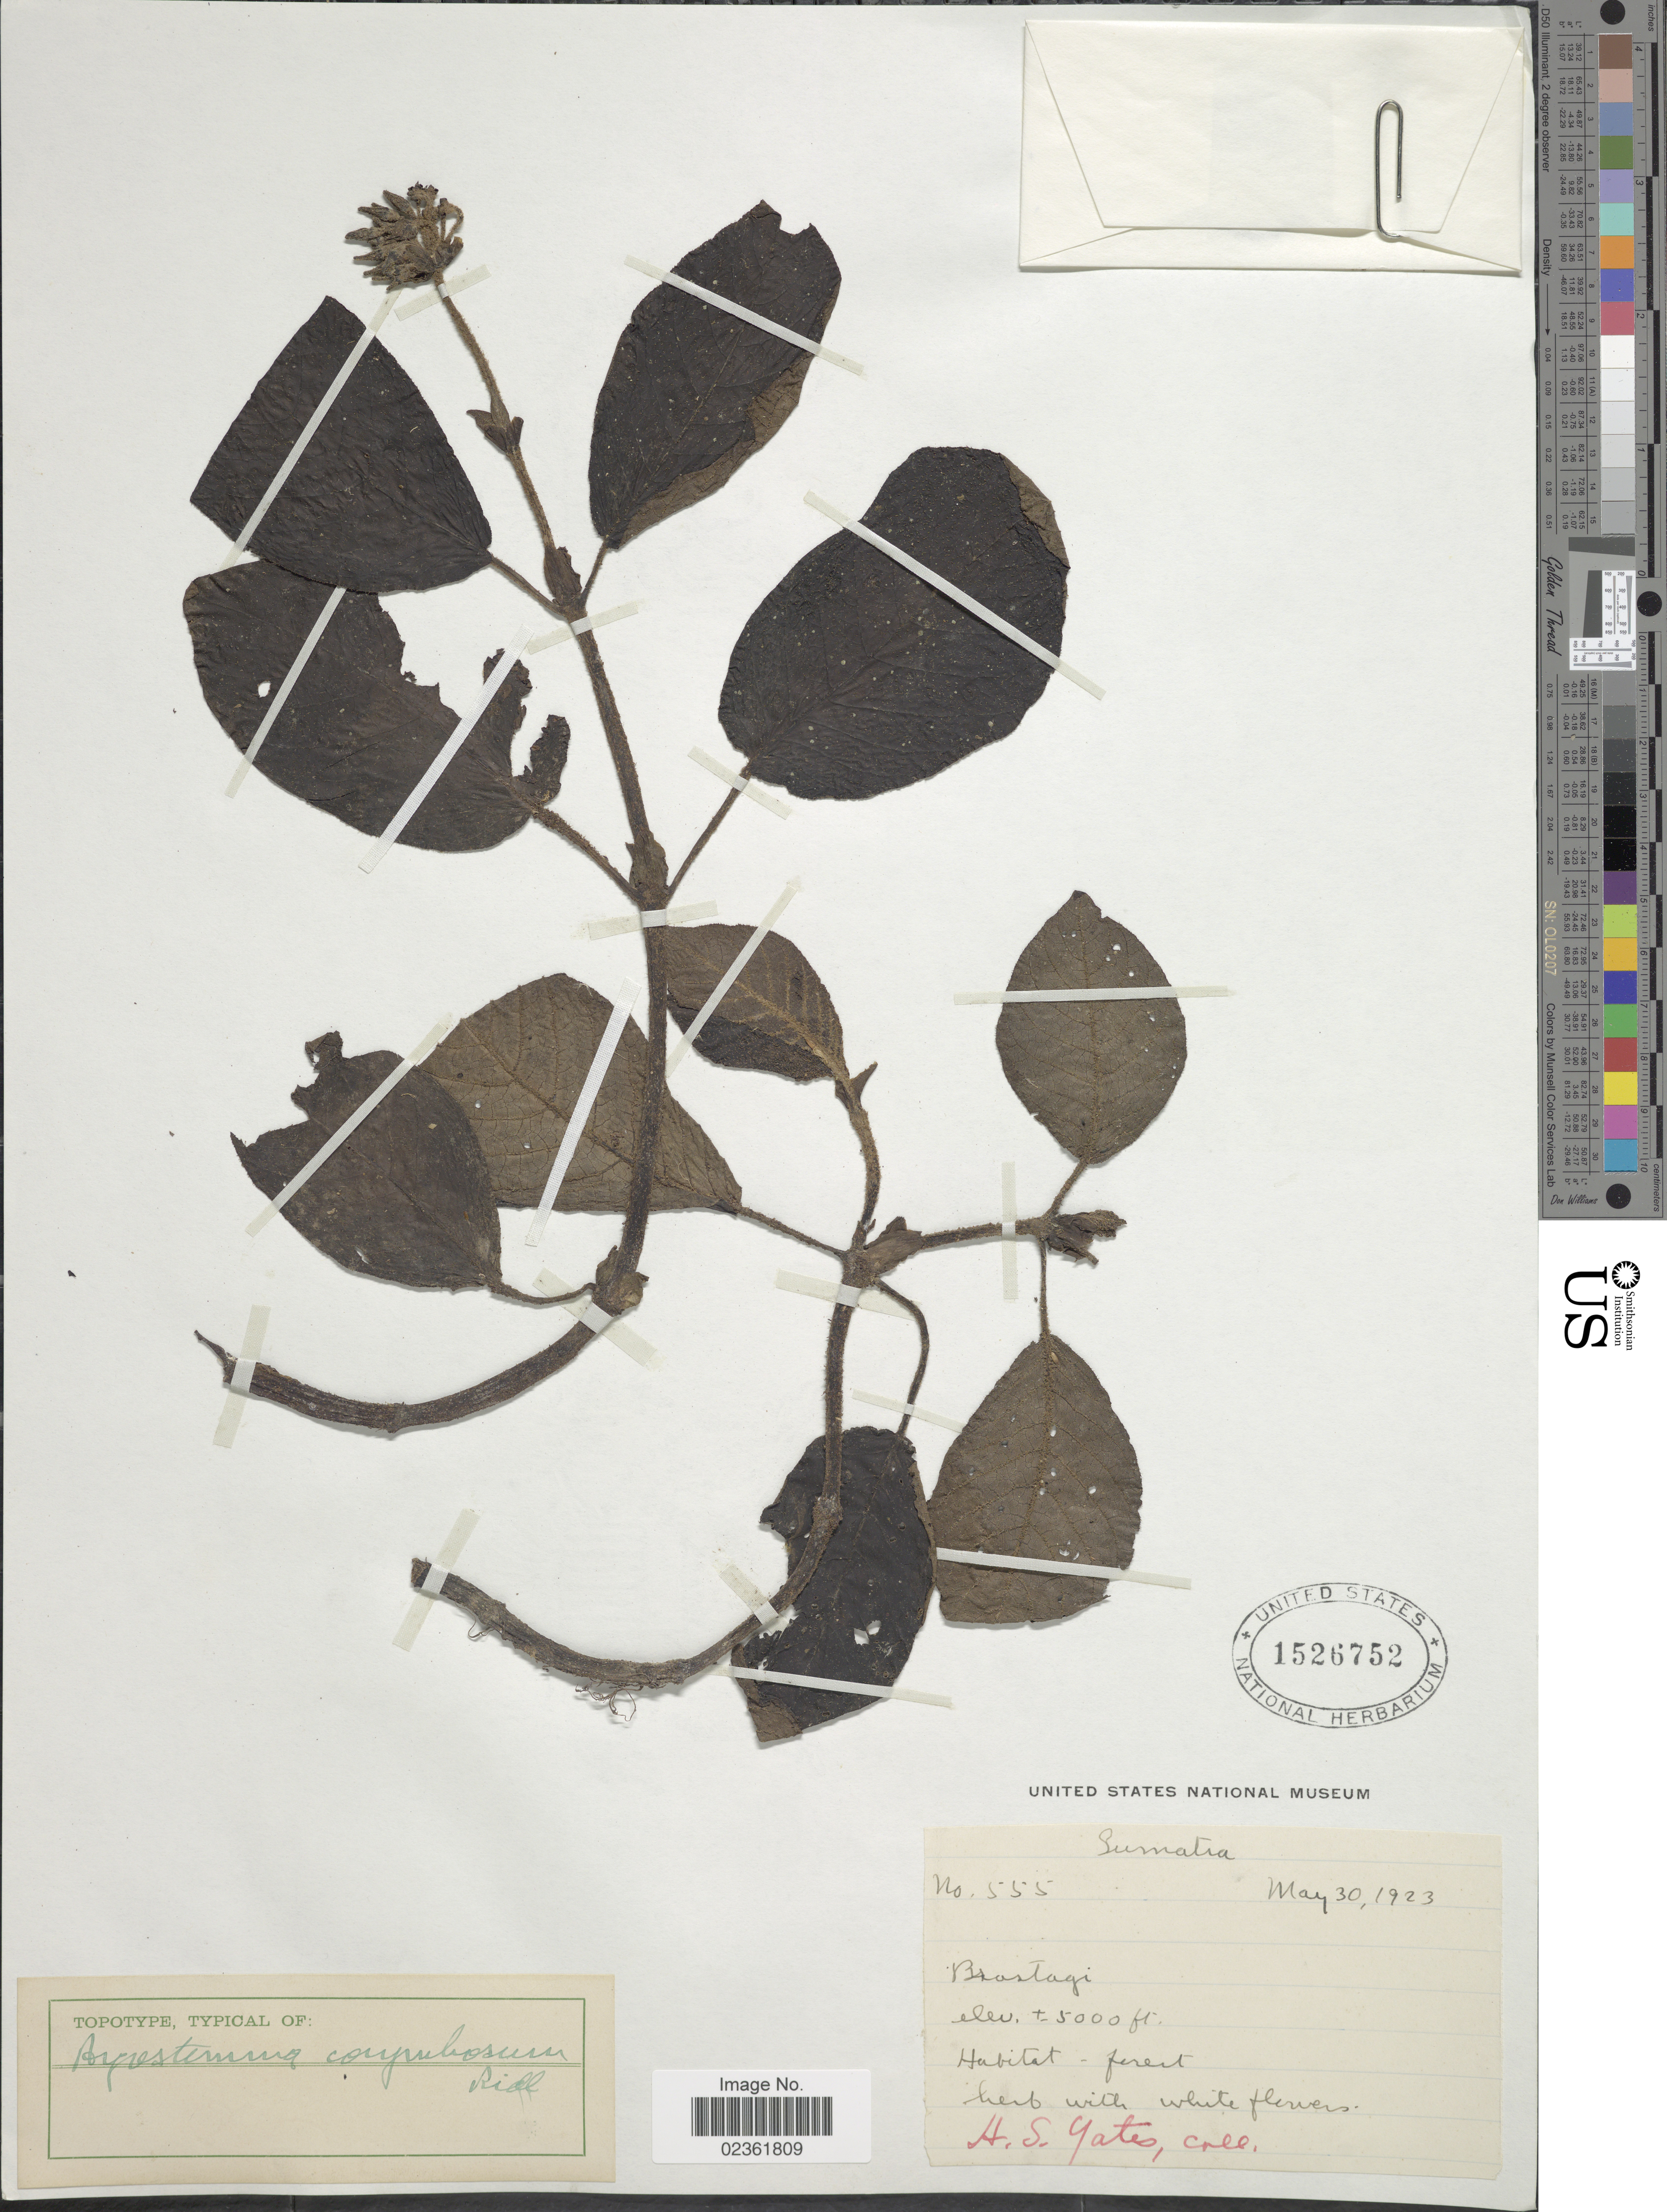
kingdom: Plantae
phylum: Tracheophyta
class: Magnoliopsida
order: Gentianales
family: Rubiaceae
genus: Argostemma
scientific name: Argostemma corymbosum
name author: Ridl.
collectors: H. S. Yates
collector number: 555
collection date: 1923-05-30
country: Indonesia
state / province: Sumatra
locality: Brastagi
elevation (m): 1524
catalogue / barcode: US 1526752